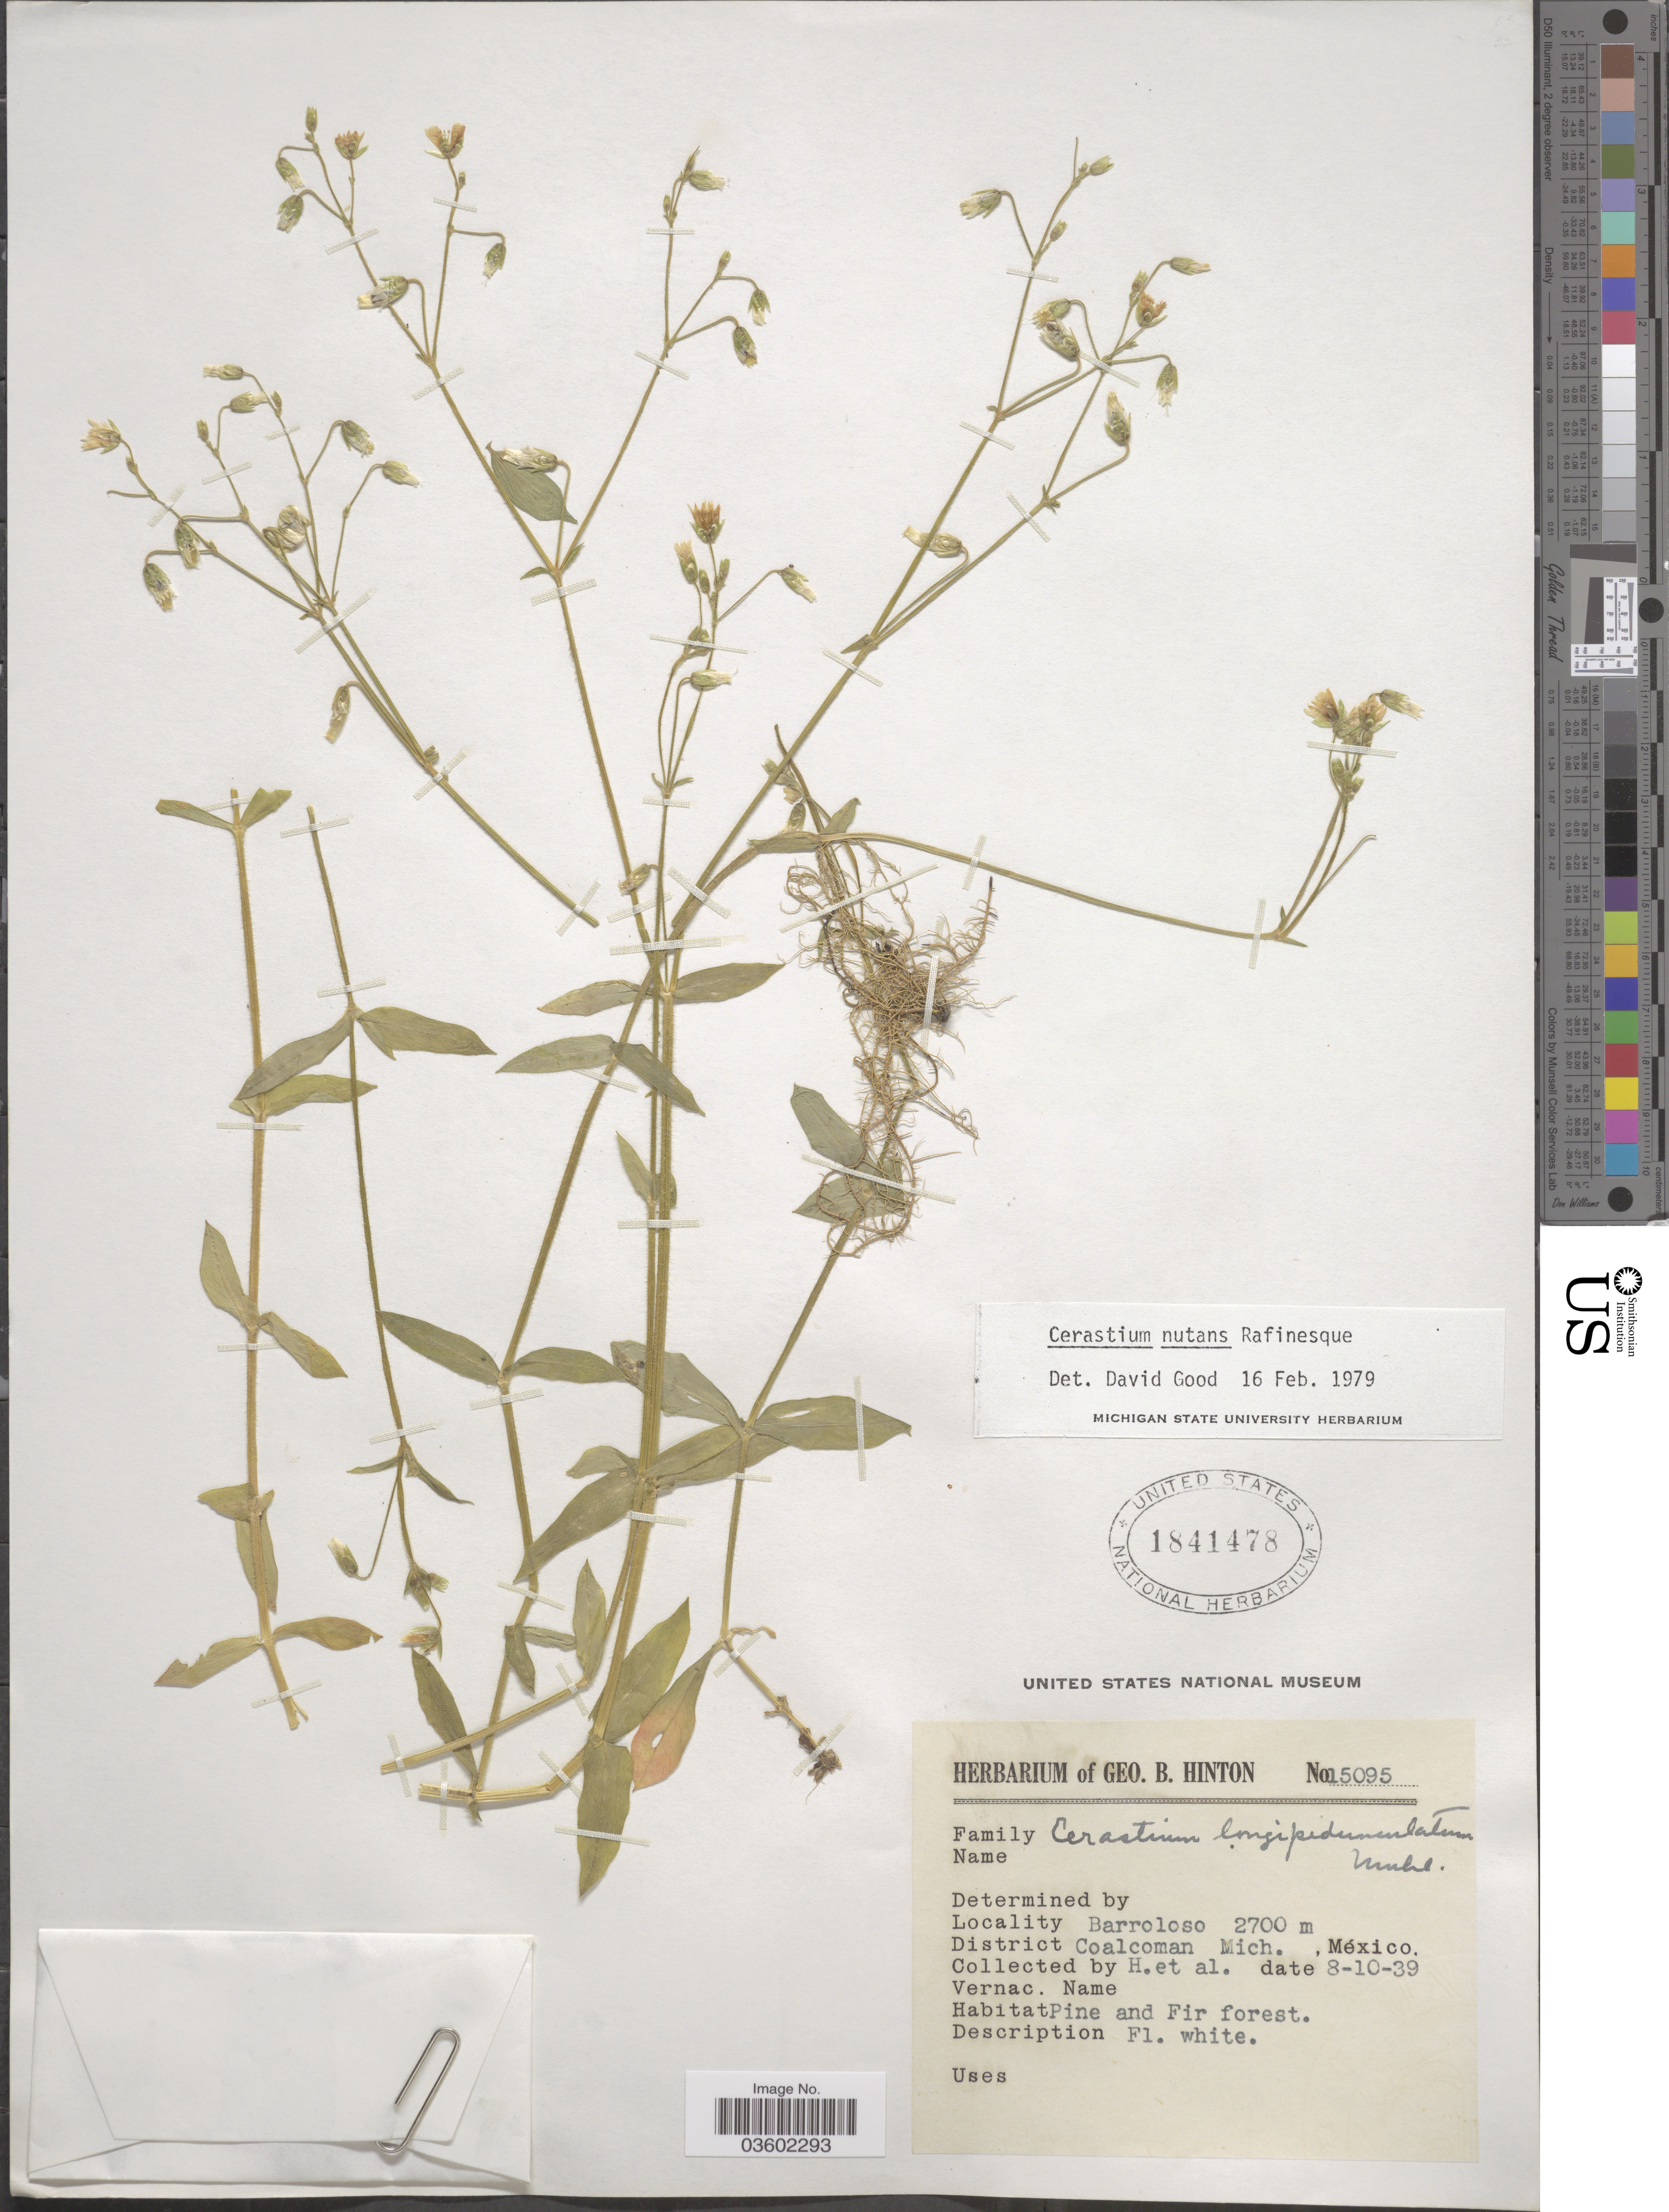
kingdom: Plantae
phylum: Tracheophyta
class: Magnoliopsida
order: Caryophyllales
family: Caryophyllaceae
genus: Cerastium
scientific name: Cerastium nutans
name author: Raf.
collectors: G. B. Hinton & et al.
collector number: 15095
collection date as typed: Transcribed d/m/y: 8/10/39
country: Mexico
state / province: Michoacán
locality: Barroloso. District Coalcoman.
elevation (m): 2700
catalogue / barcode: US 1841478